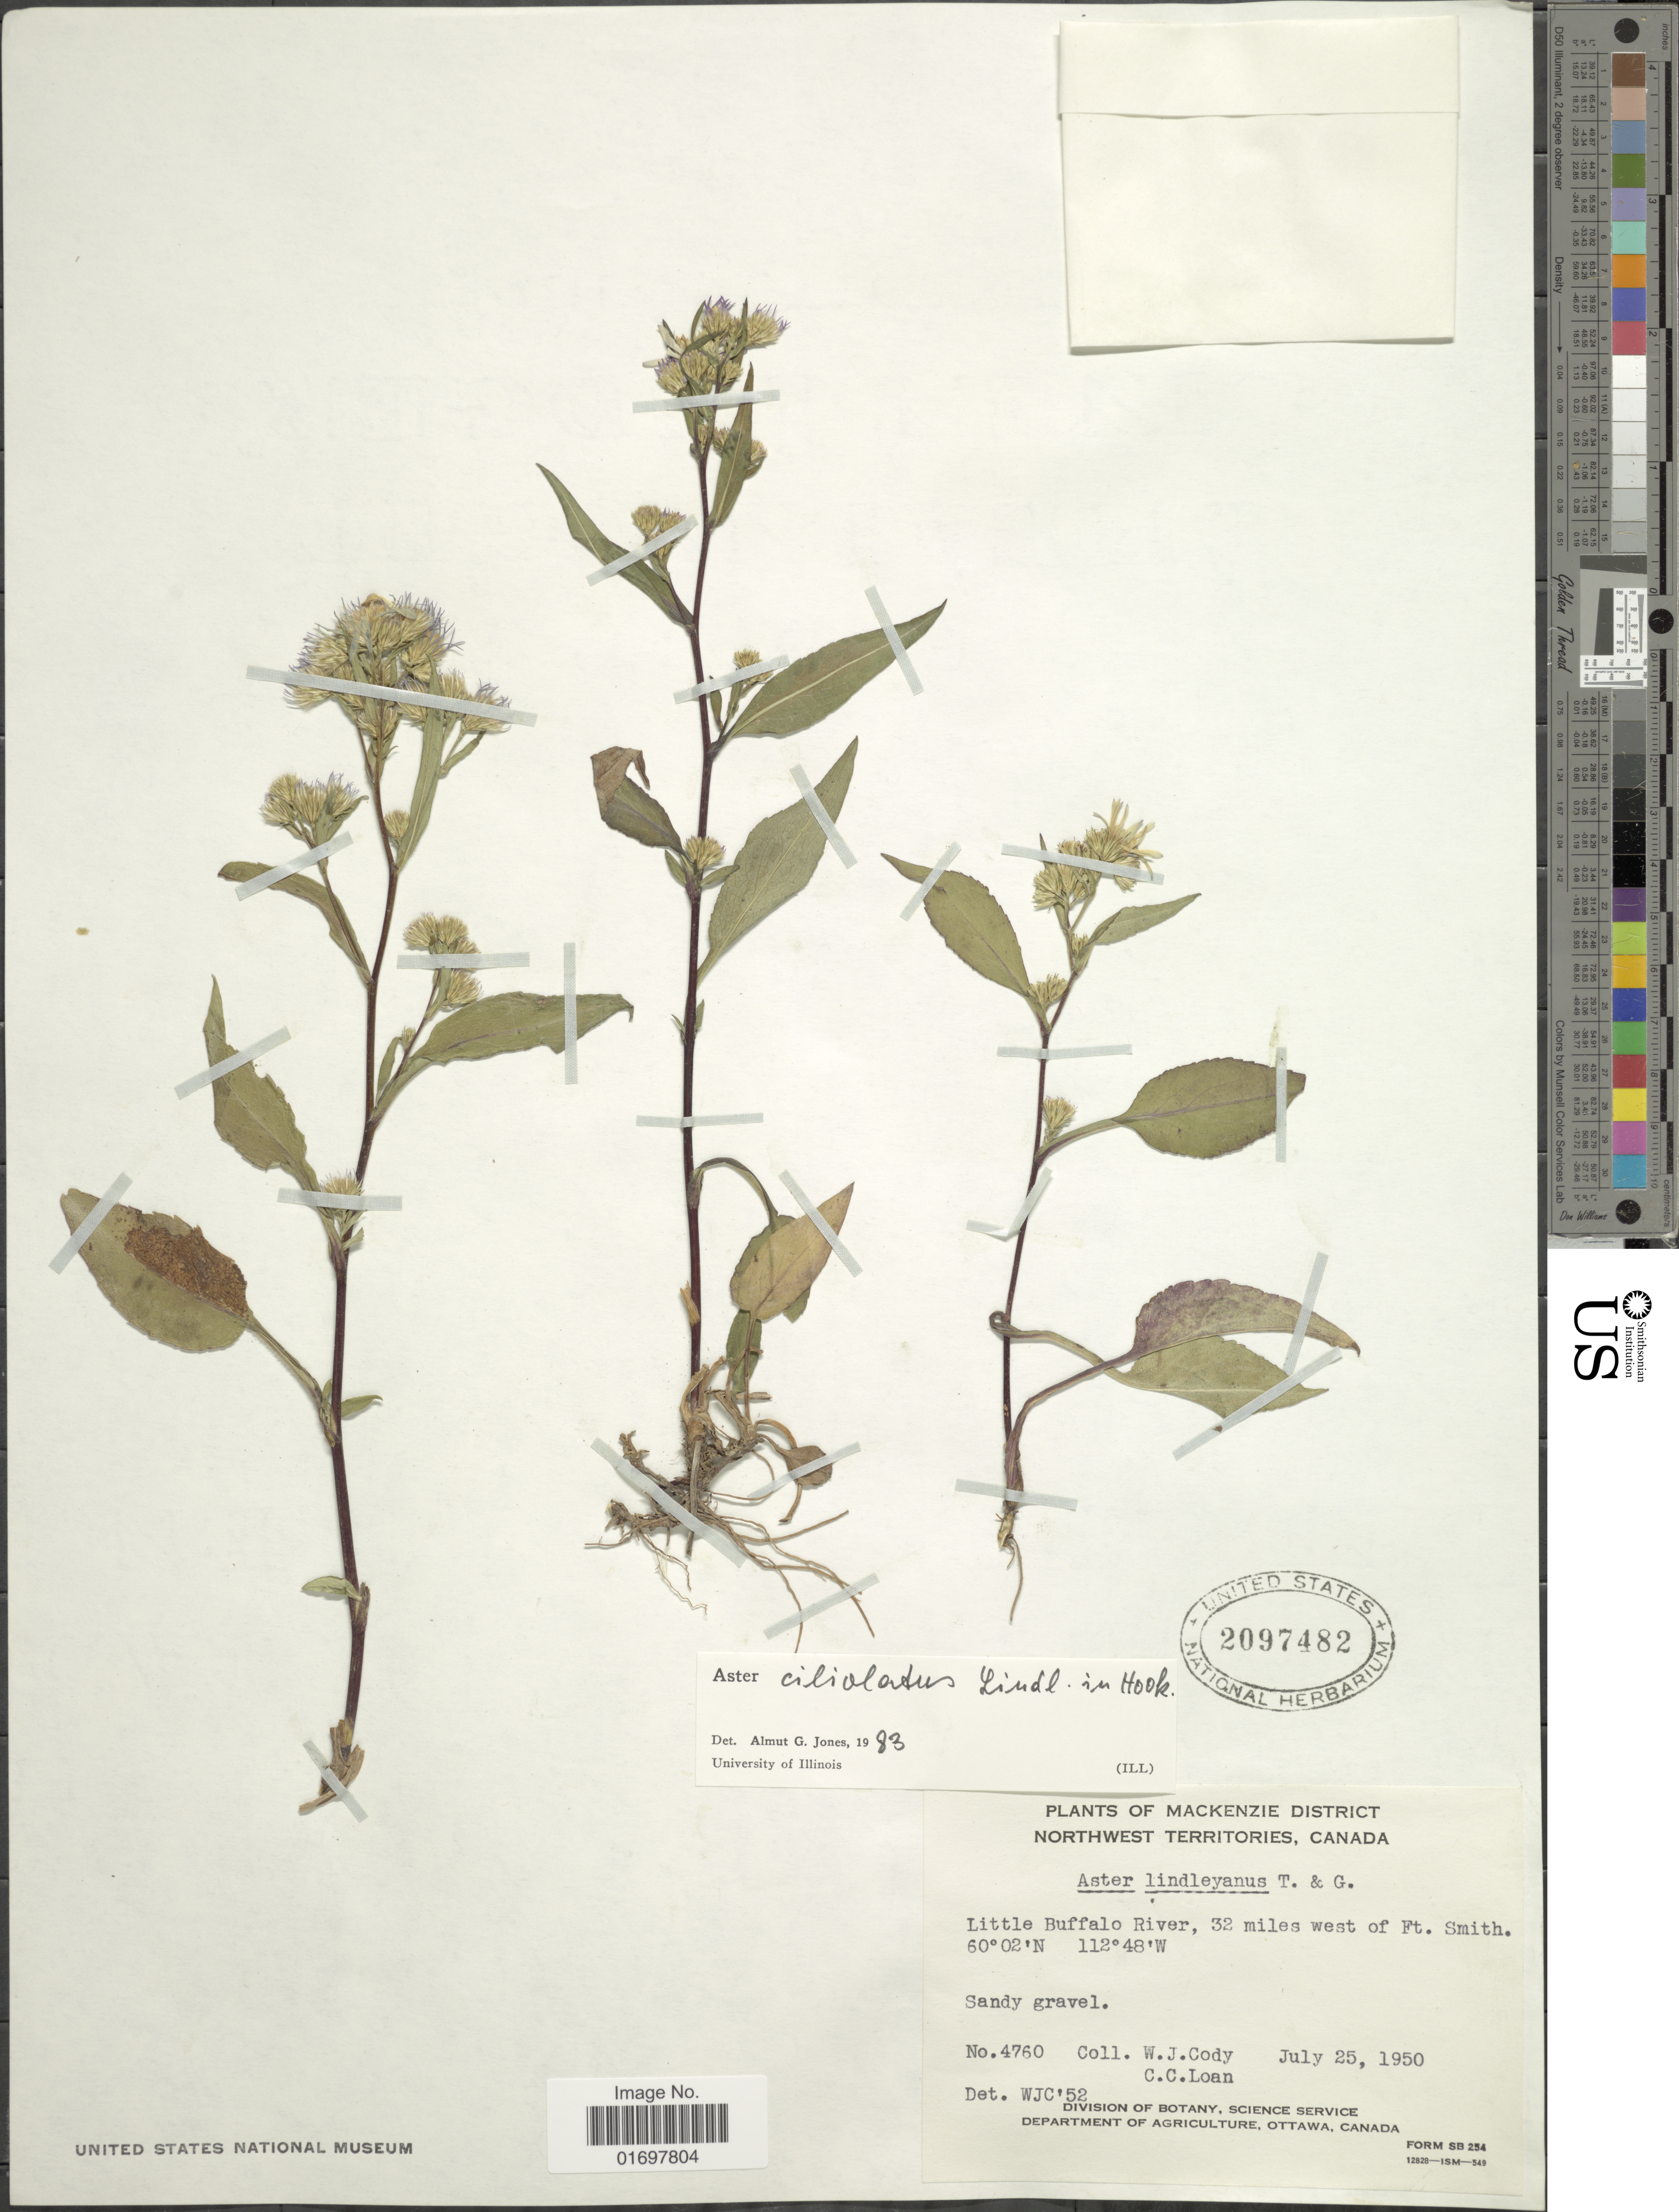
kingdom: Plantae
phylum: Tracheophyta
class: Magnoliopsida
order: Asterales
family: Asteraceae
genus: Symphyotrichum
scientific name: Symphyotrichum ciliolatum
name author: (Lindl.) Á. Löve & D. Löve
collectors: W. Cody & C. Loan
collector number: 4760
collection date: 1950-07-25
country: Canada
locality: Mackenzie District, Northwest Territories, Canada. Little Buffalo River, 32 miles west of Ft. Smith.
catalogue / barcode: US 2097482